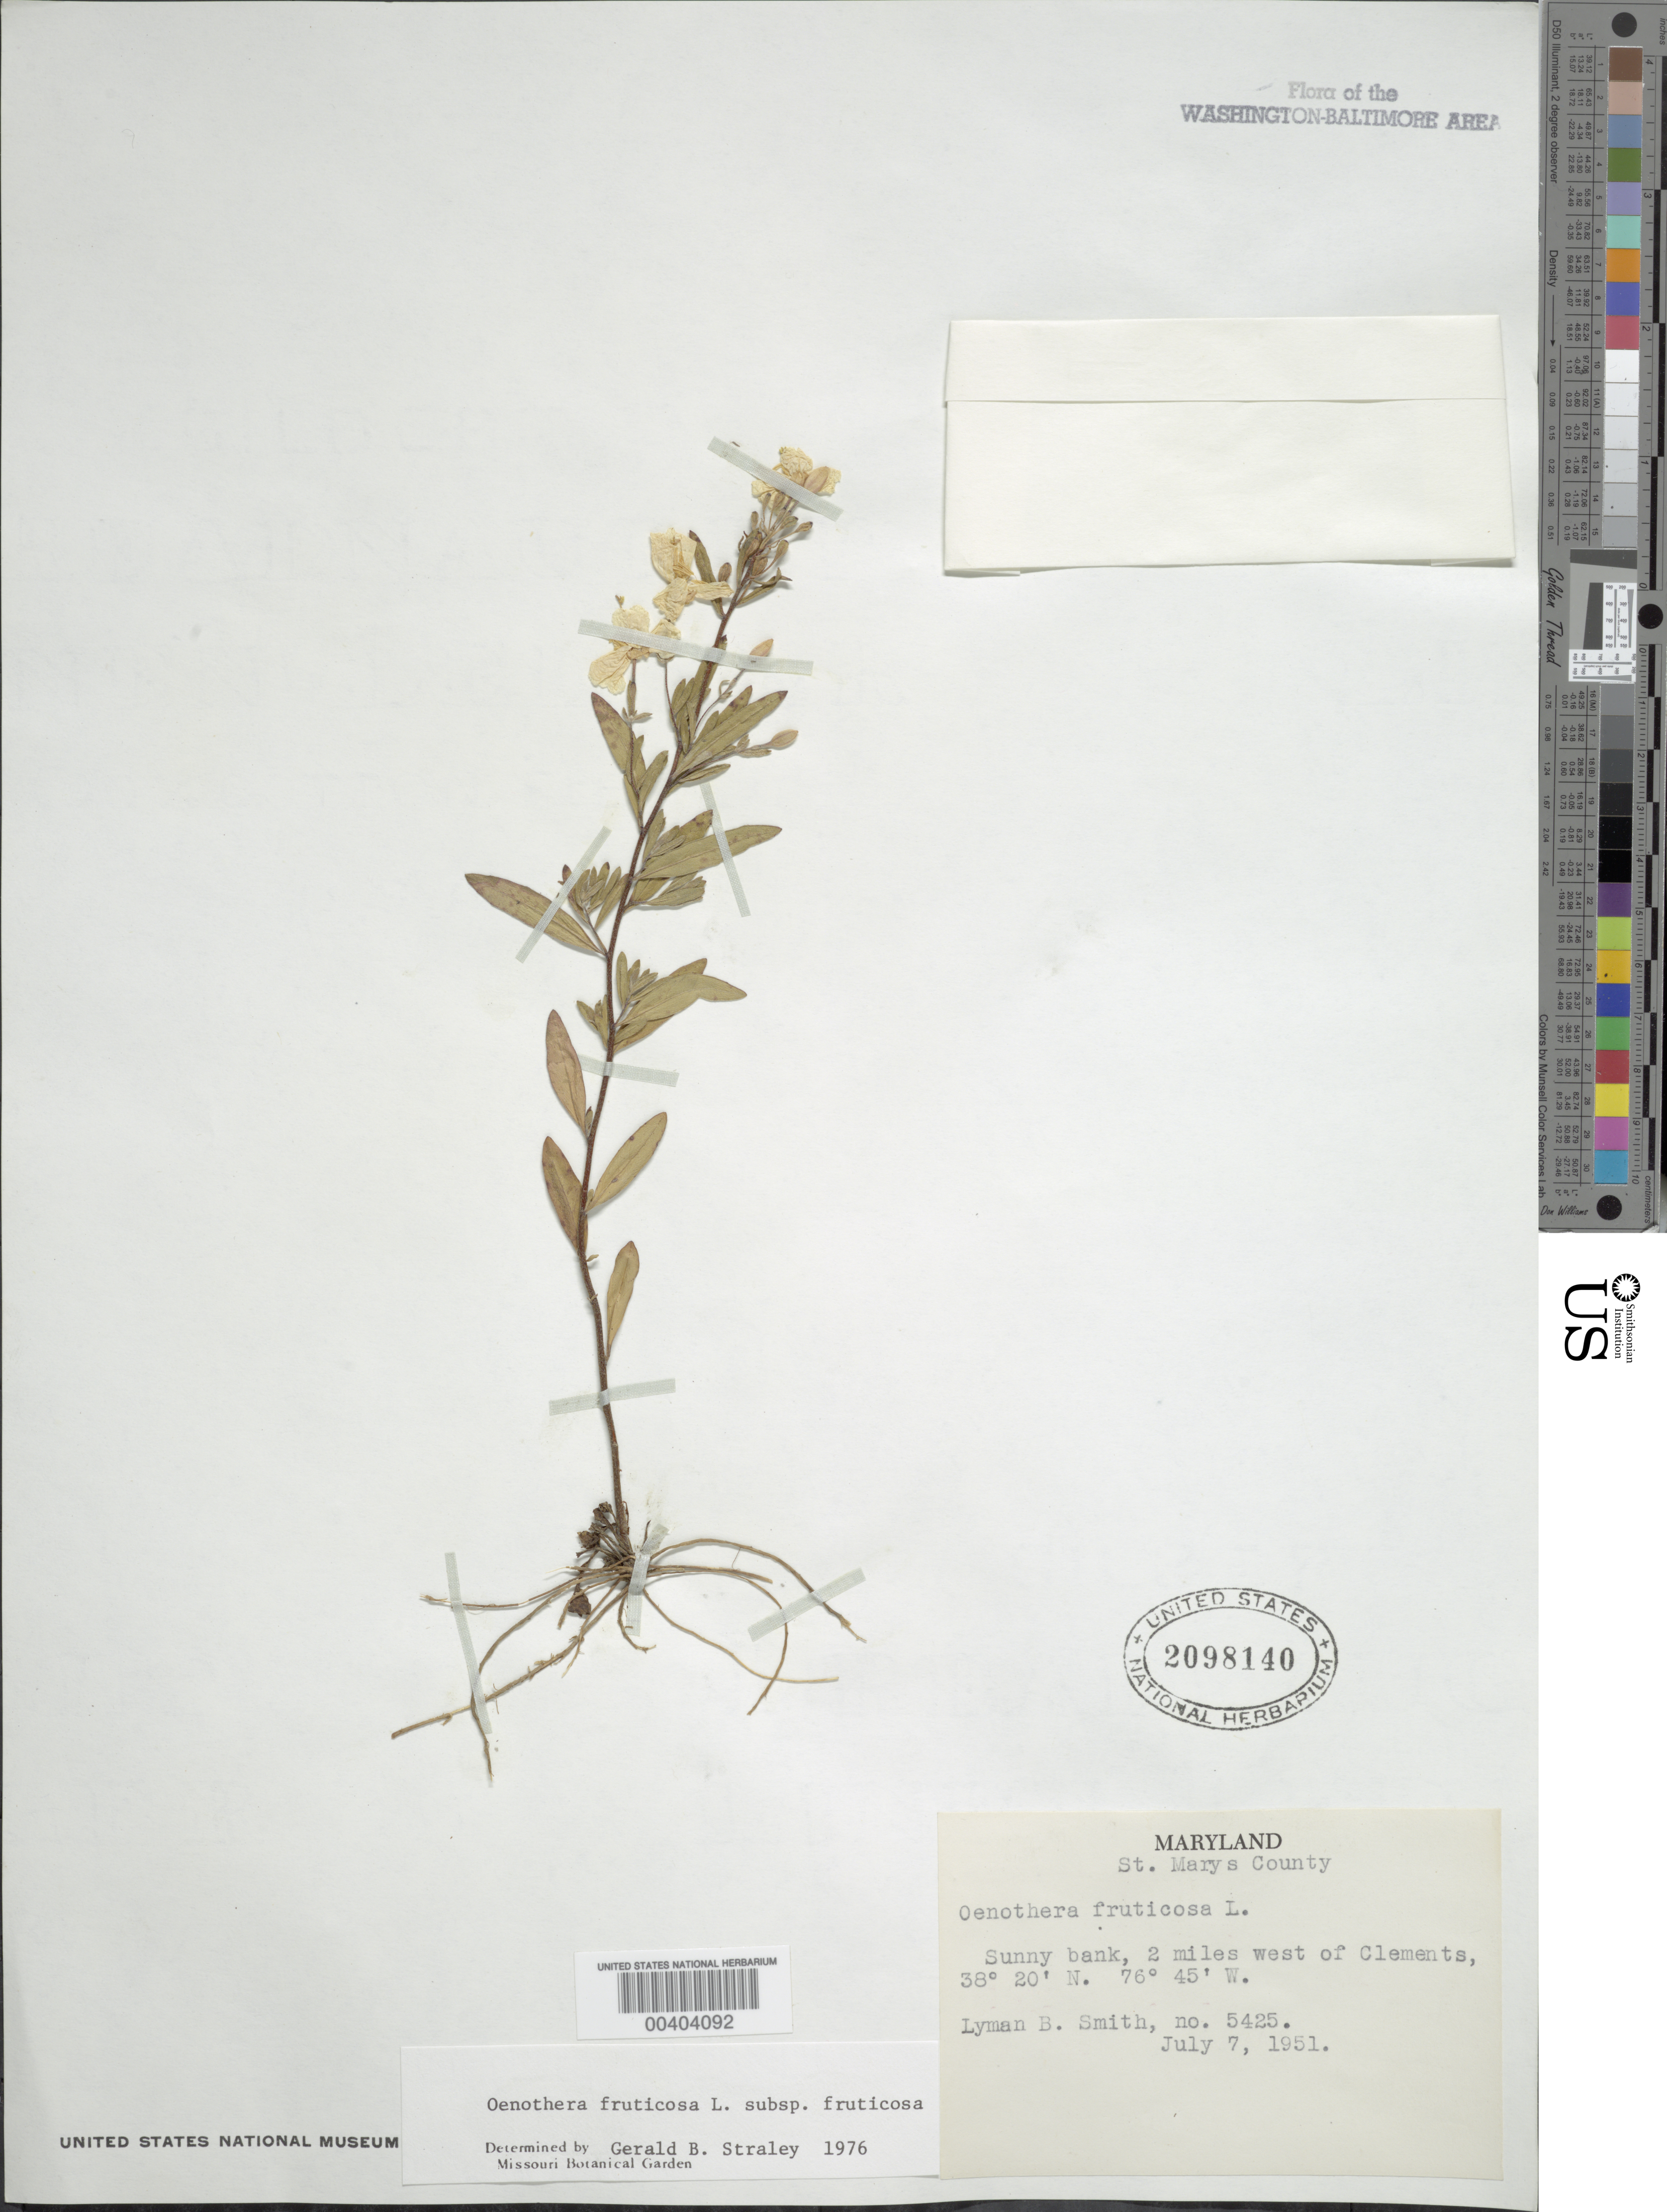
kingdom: Plantae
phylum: Tracheophyta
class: Magnoliopsida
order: Myrtales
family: Onagraceae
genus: Oenothera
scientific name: Oenothera fruticosa subsp. fruticosa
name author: L.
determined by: Straley, G. B.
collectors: L. Smith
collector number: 5425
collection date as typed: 07 Jul 1951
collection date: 1951-07-07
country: United States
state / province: Maryland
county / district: St. Mary's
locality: Es W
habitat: Sunny bank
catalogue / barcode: US 2098140